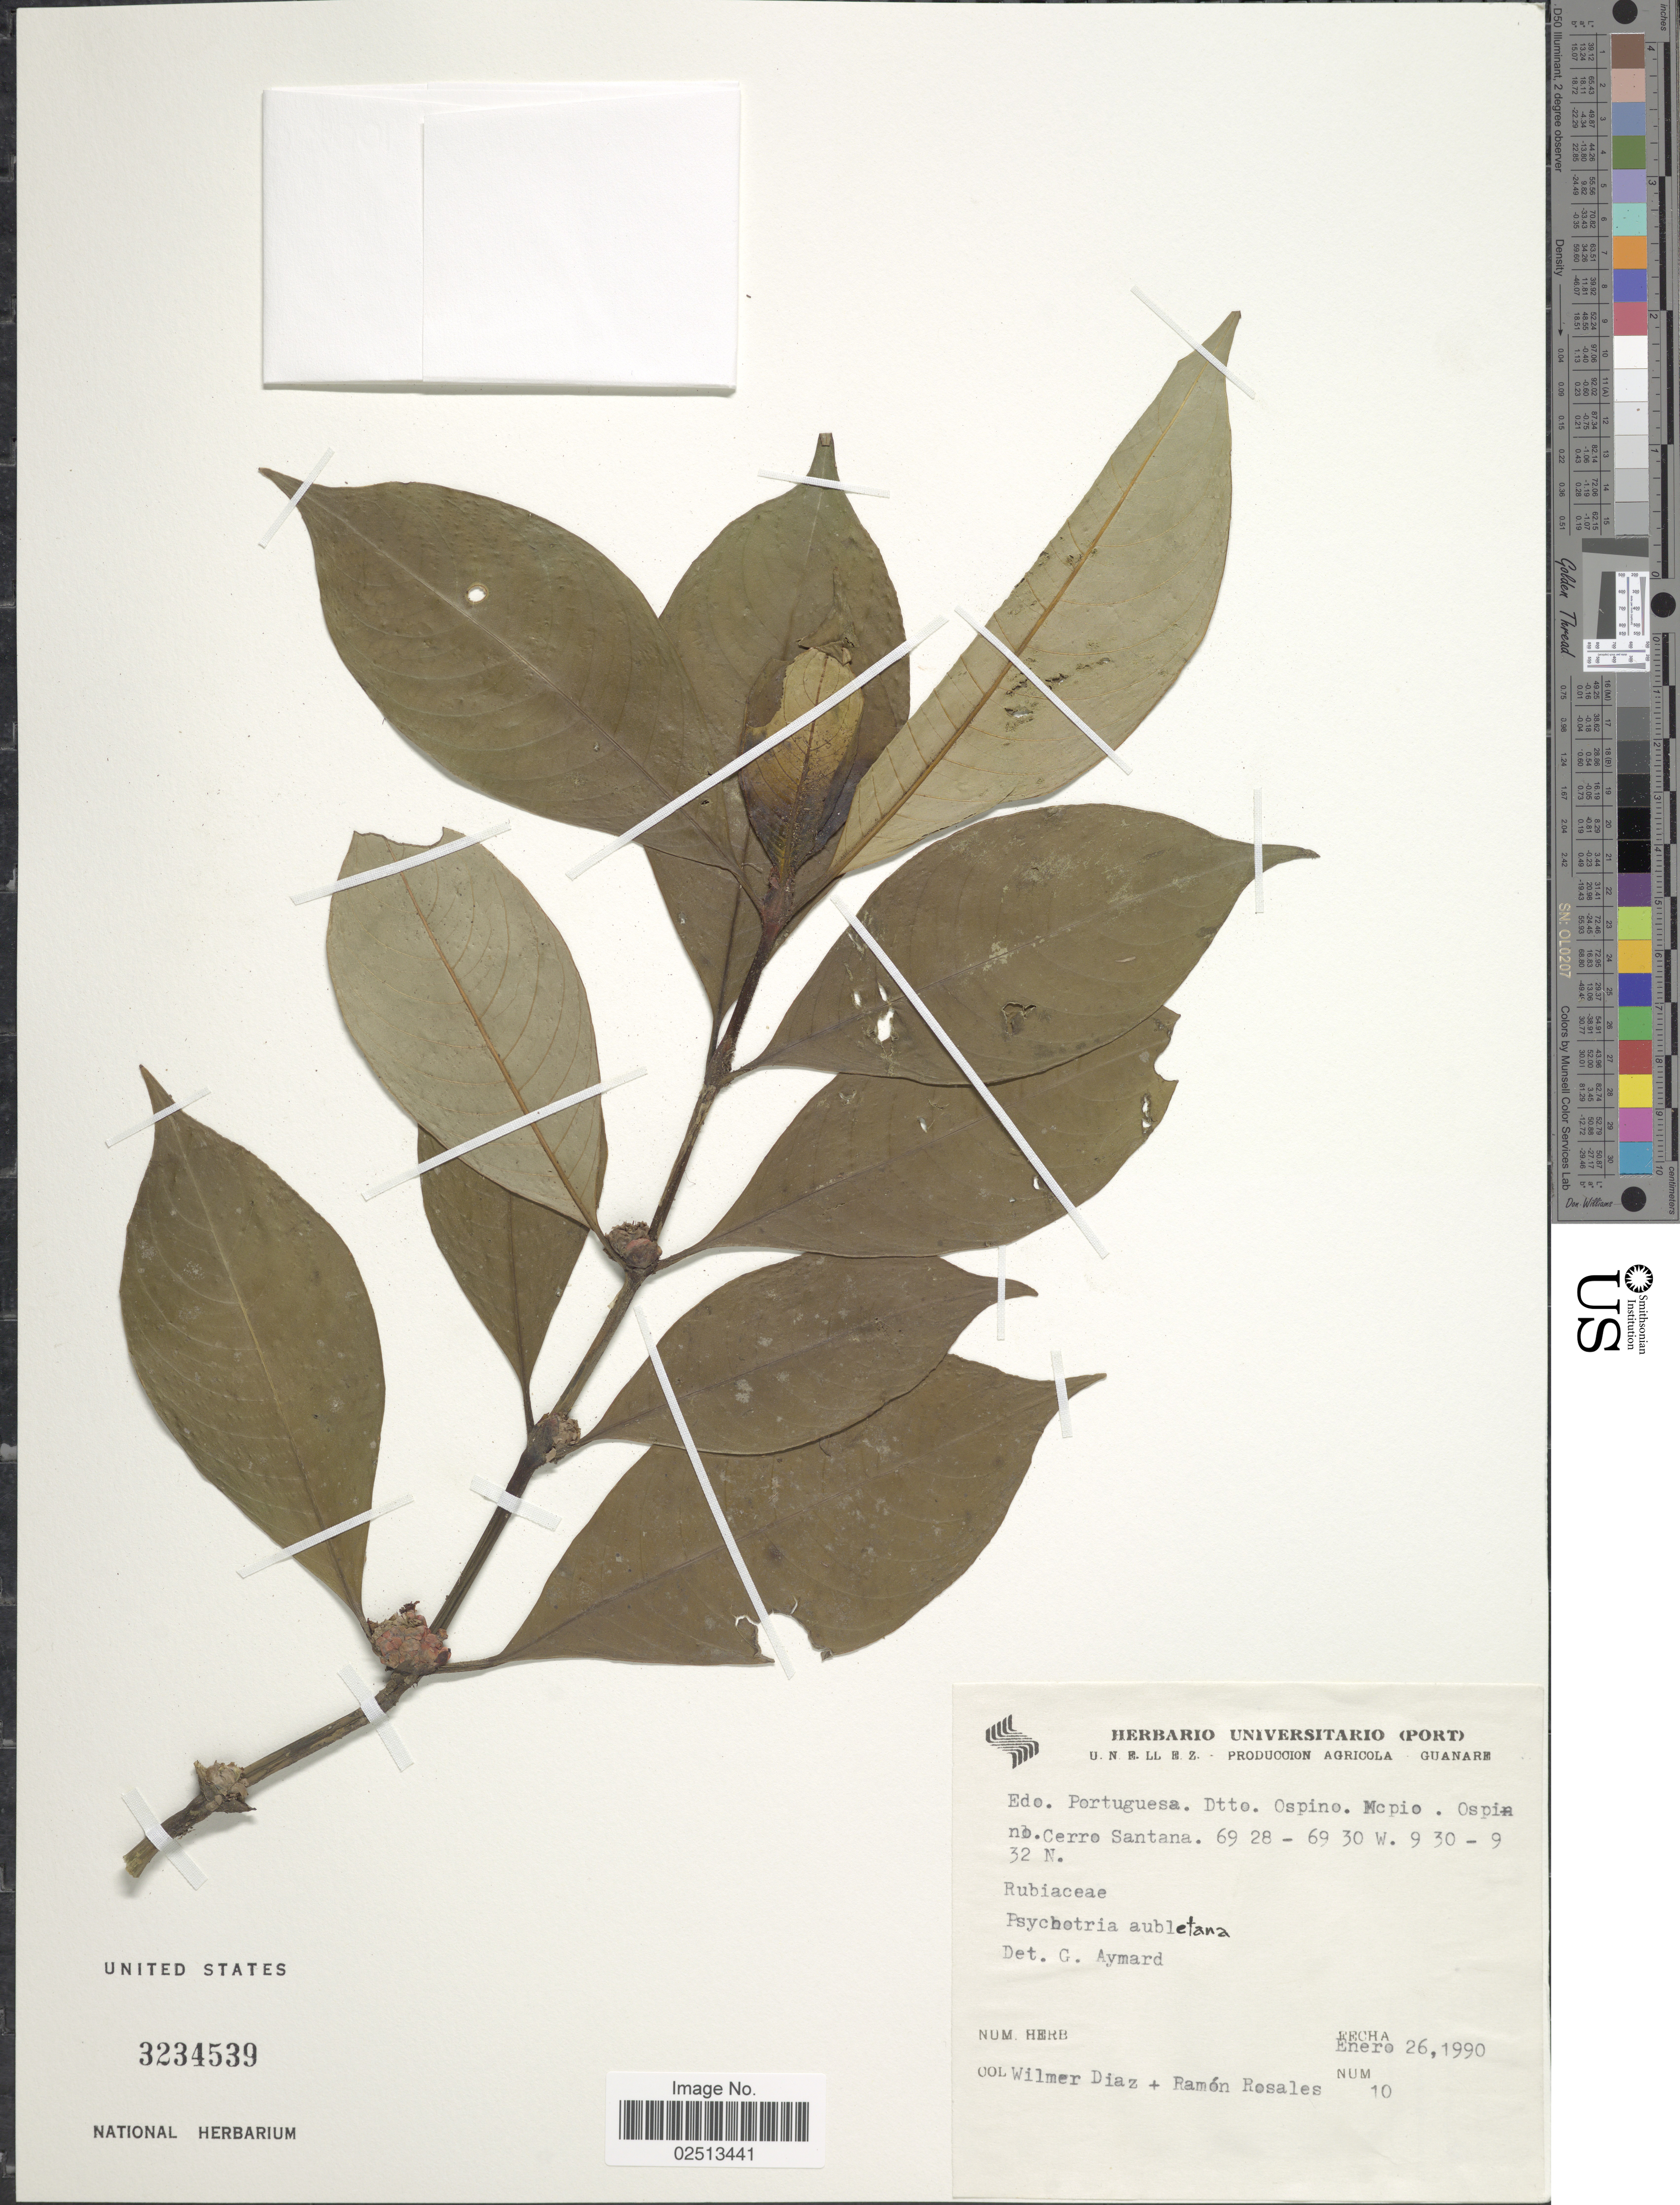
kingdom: Plantae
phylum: Tracheophyta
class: Magnoliopsida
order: Gentianales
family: Rubiaceae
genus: Psychotria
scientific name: Psychotria aubletiana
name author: Steyerm.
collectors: W. Díaz P. & R. Rosales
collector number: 10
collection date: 1990-01-26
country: Venezuela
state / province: Portuguesa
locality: Dtto Ospino Mpio Ospino. Cerro Santana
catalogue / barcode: US 3234539